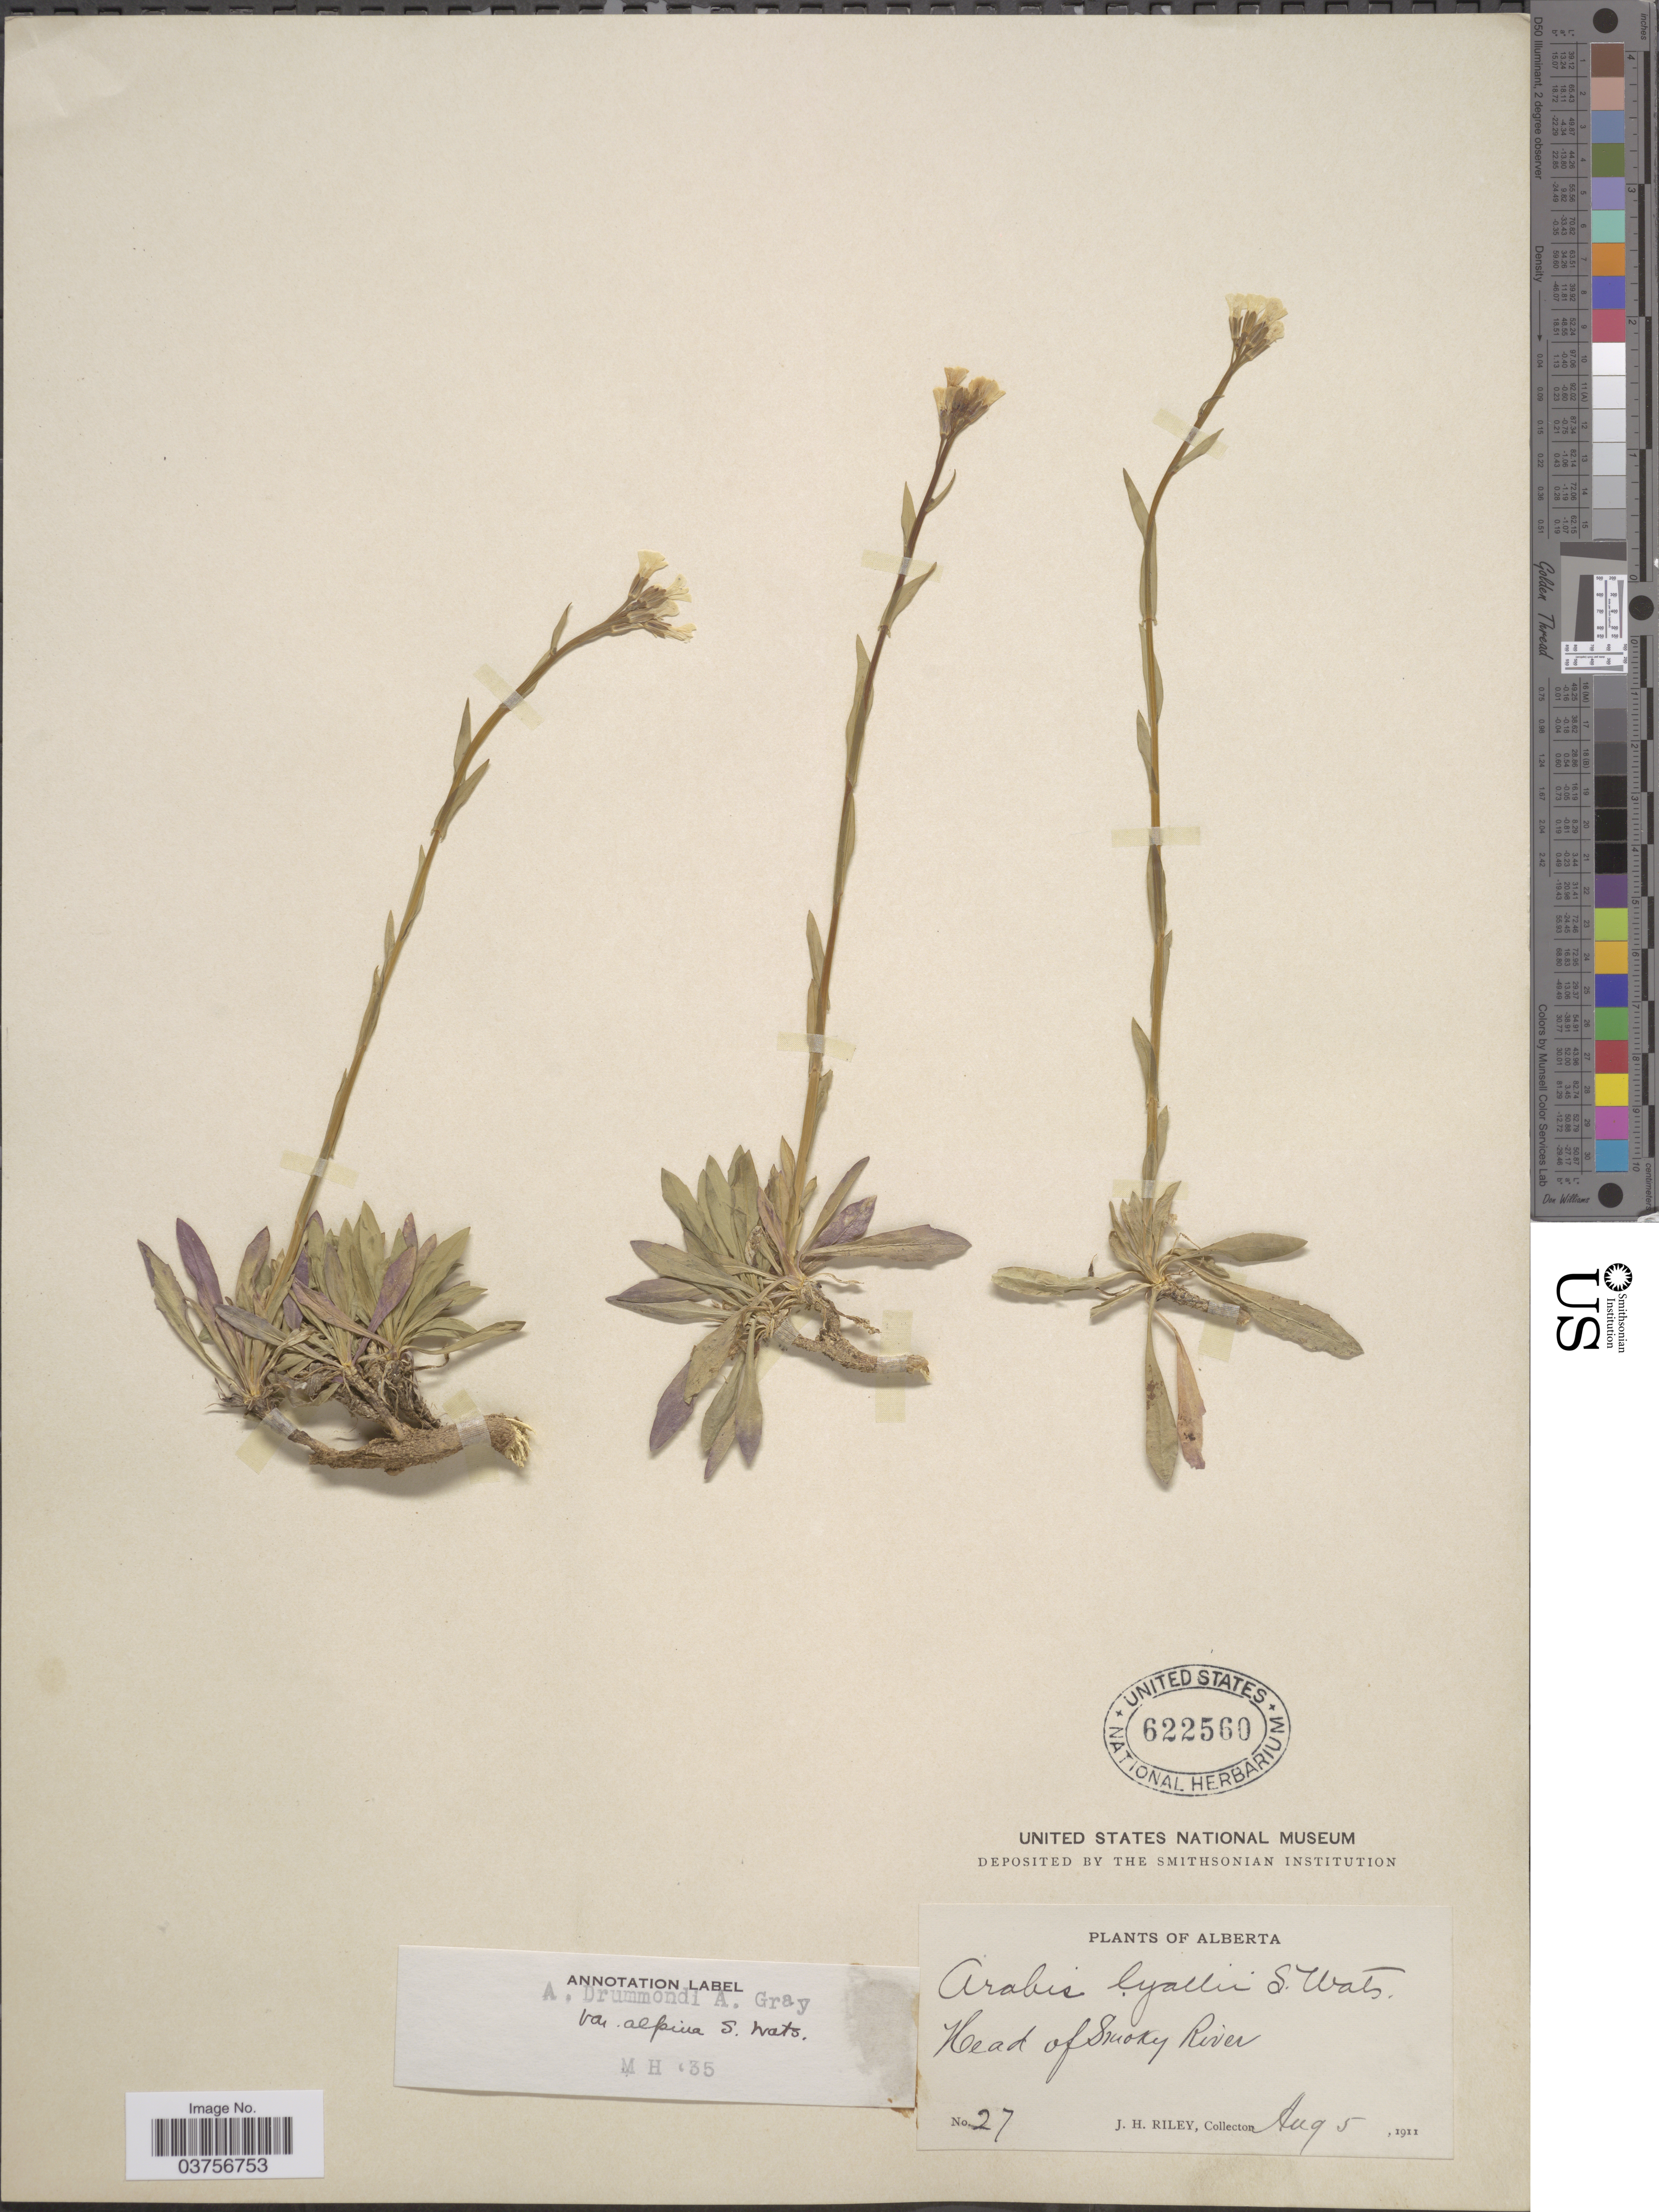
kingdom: Plantae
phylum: Tracheophyta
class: Magnoliopsida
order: Brassicales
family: Brassicaceae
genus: Arabis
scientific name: Arabis drummondii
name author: A. Gray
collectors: J. H. Riley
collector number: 27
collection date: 1911-08-05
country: Canada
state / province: Alberta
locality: Head of Smoky River.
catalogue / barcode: US 622560